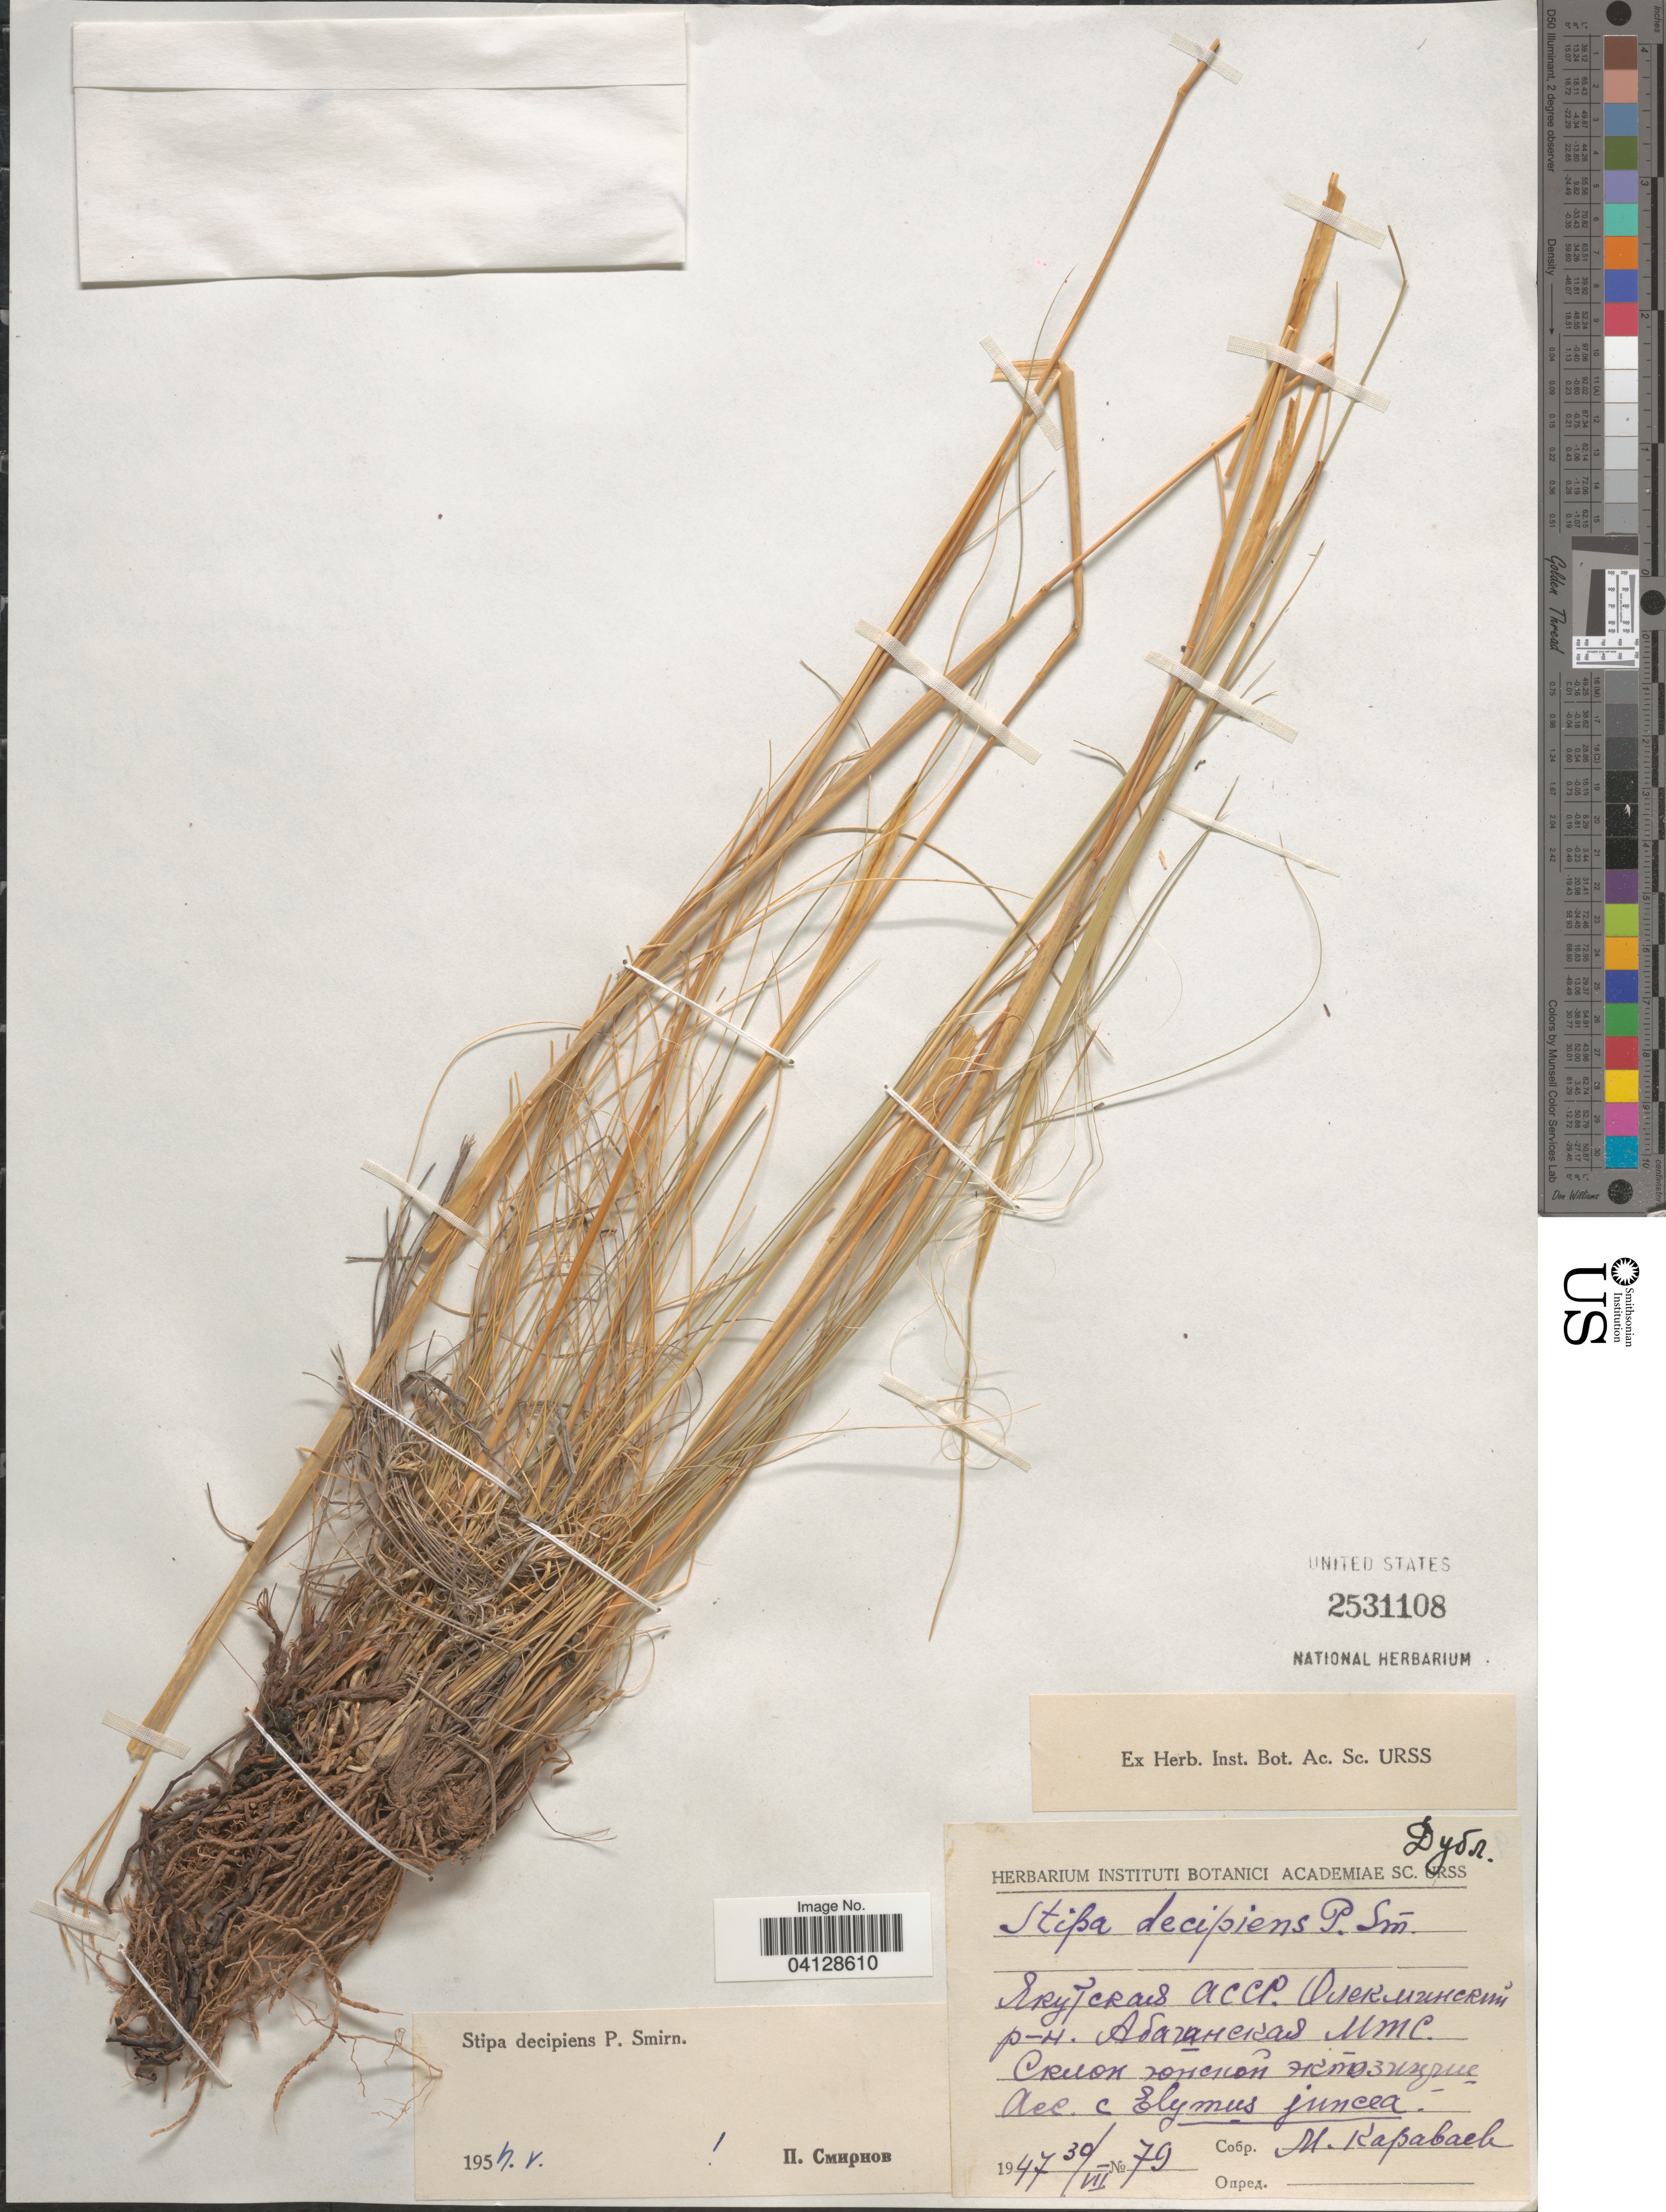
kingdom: Plantae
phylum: Tracheophyta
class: Liliopsida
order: Poales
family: Poaceae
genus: Stipa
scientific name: Stipa decipiens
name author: P.A. Smirn.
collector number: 79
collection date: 1947-07-30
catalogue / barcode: US 2531108